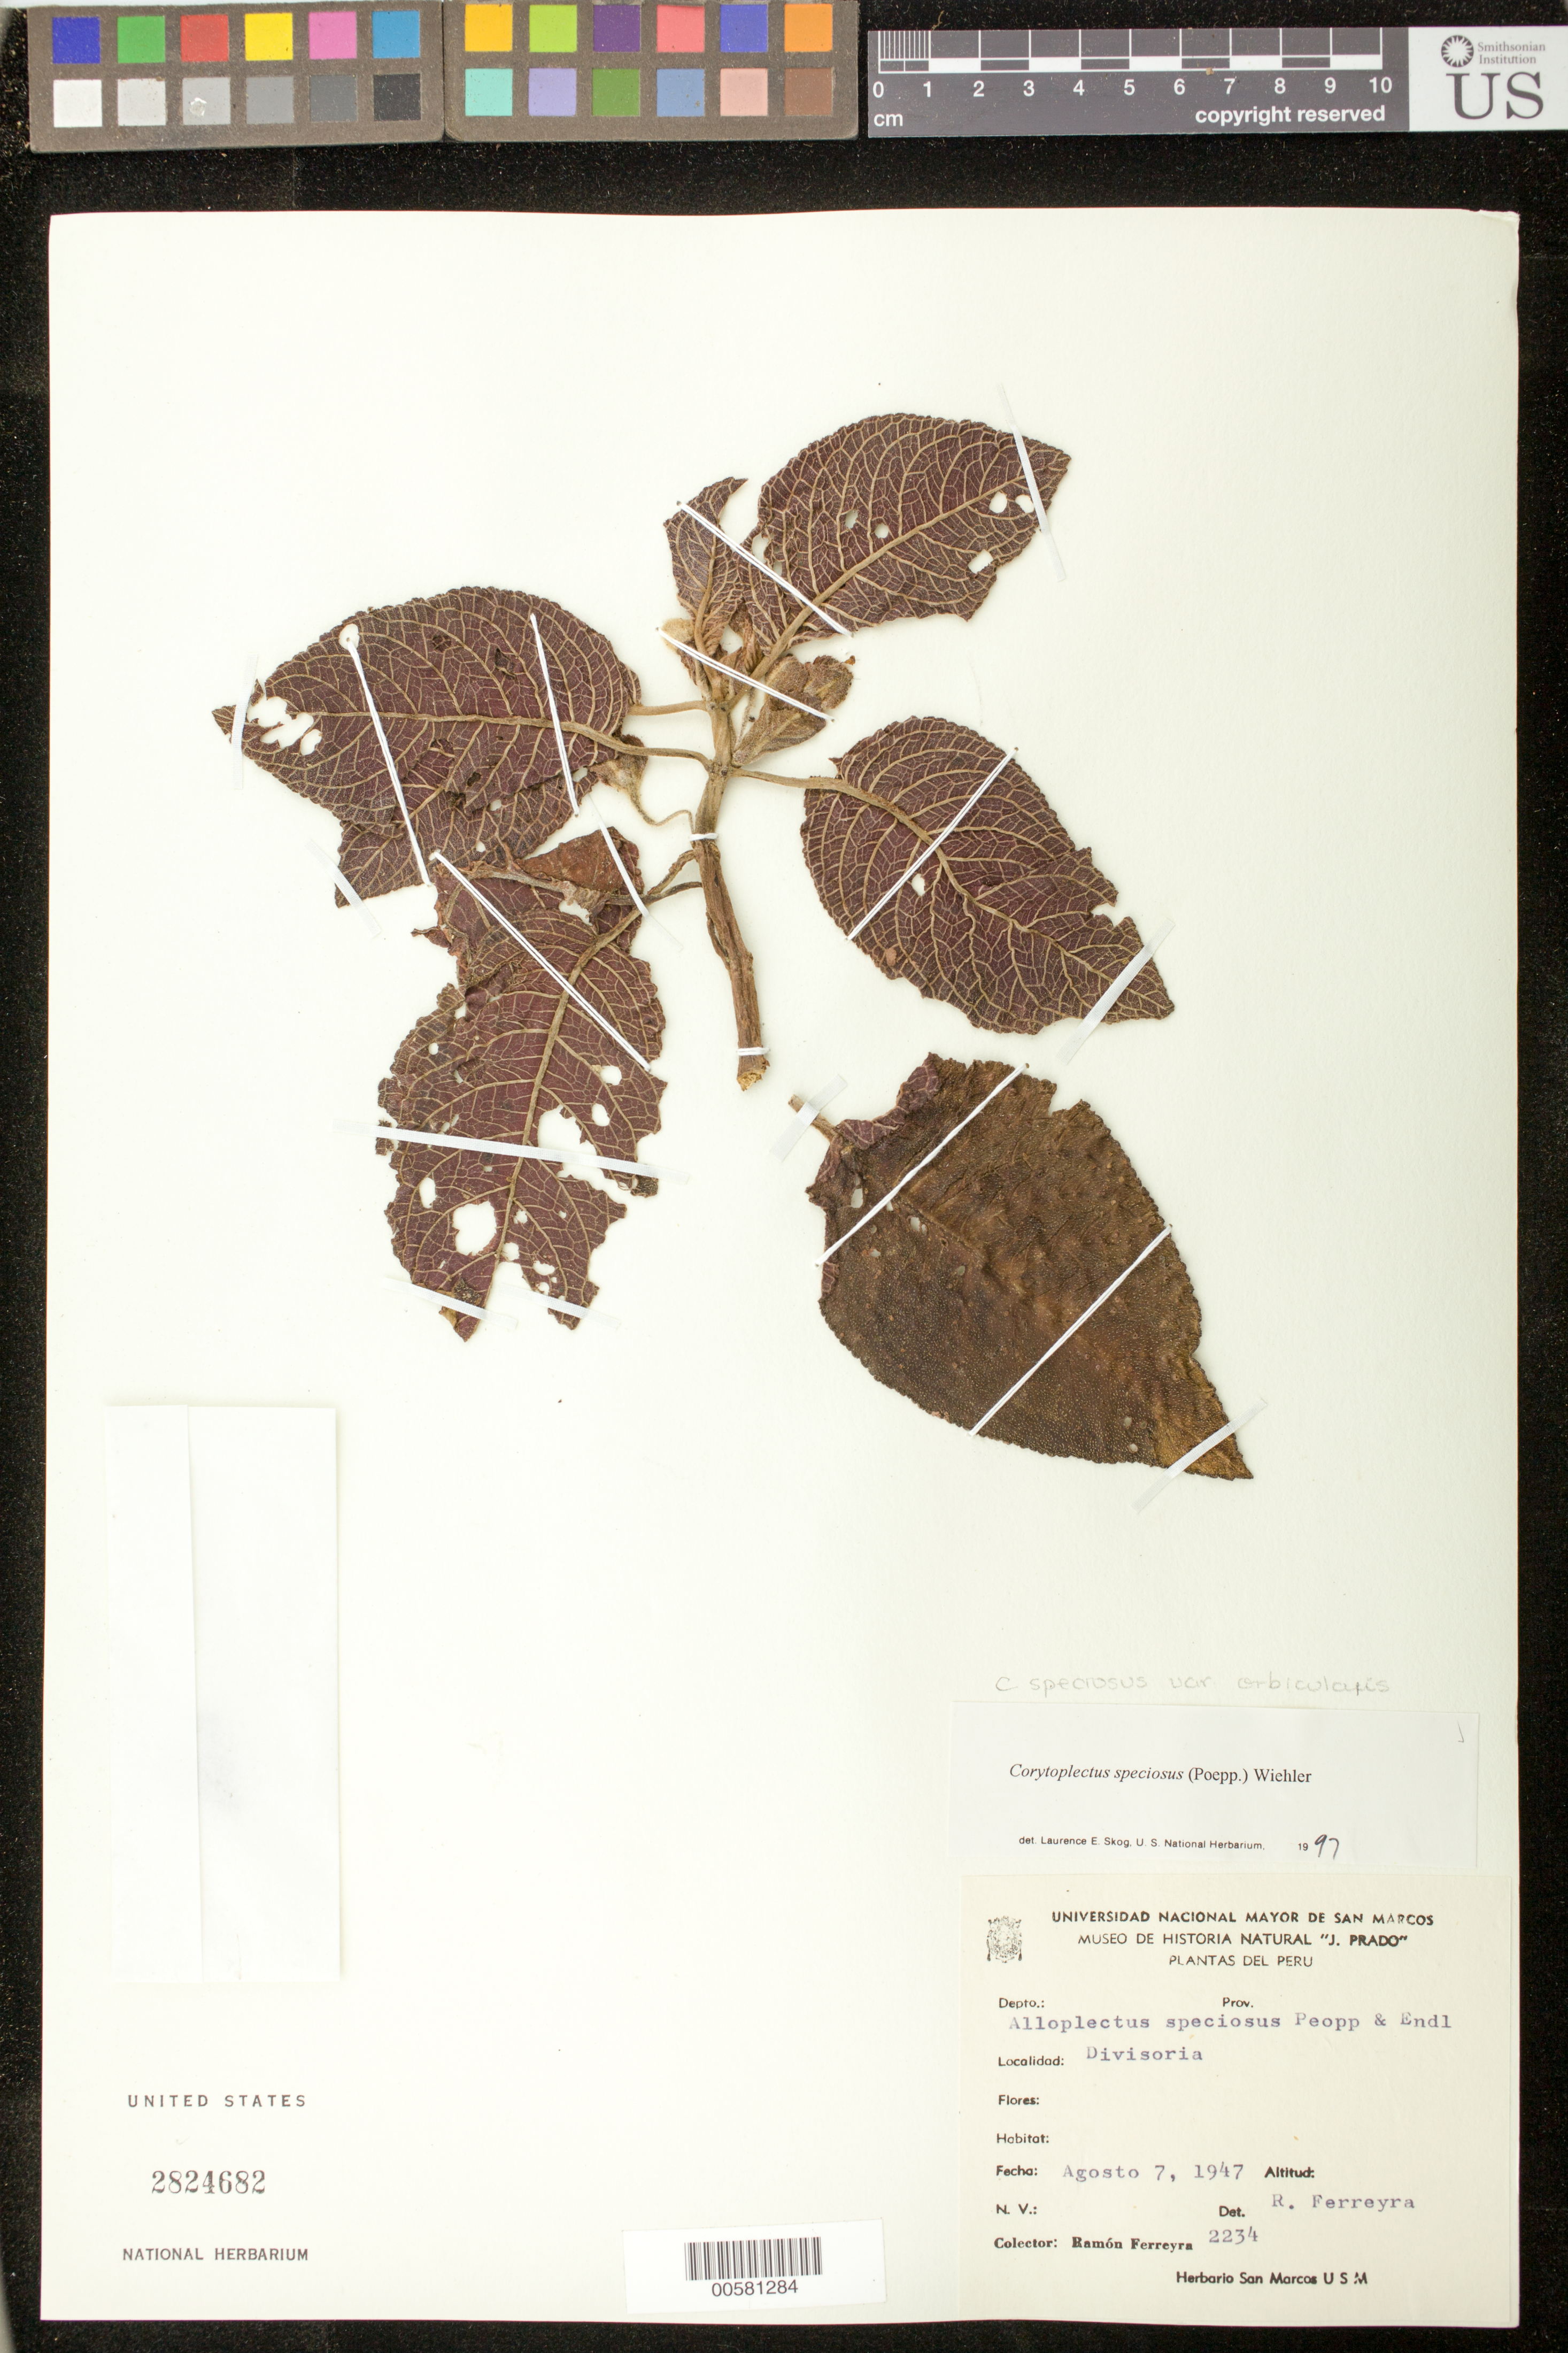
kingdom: Plantae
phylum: Tracheophyta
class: Magnoliopsida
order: Lamiales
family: Gesneriaceae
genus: Corytoplectus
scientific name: Corytoplectus speciosus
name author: (Poepp.) Wiehler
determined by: Skog, Laurence E.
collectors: R. A. Ferreyra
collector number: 2234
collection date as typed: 07 Aug 1947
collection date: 1947-08-07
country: Peru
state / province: Huánuco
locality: Divisoria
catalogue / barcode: US 2824682